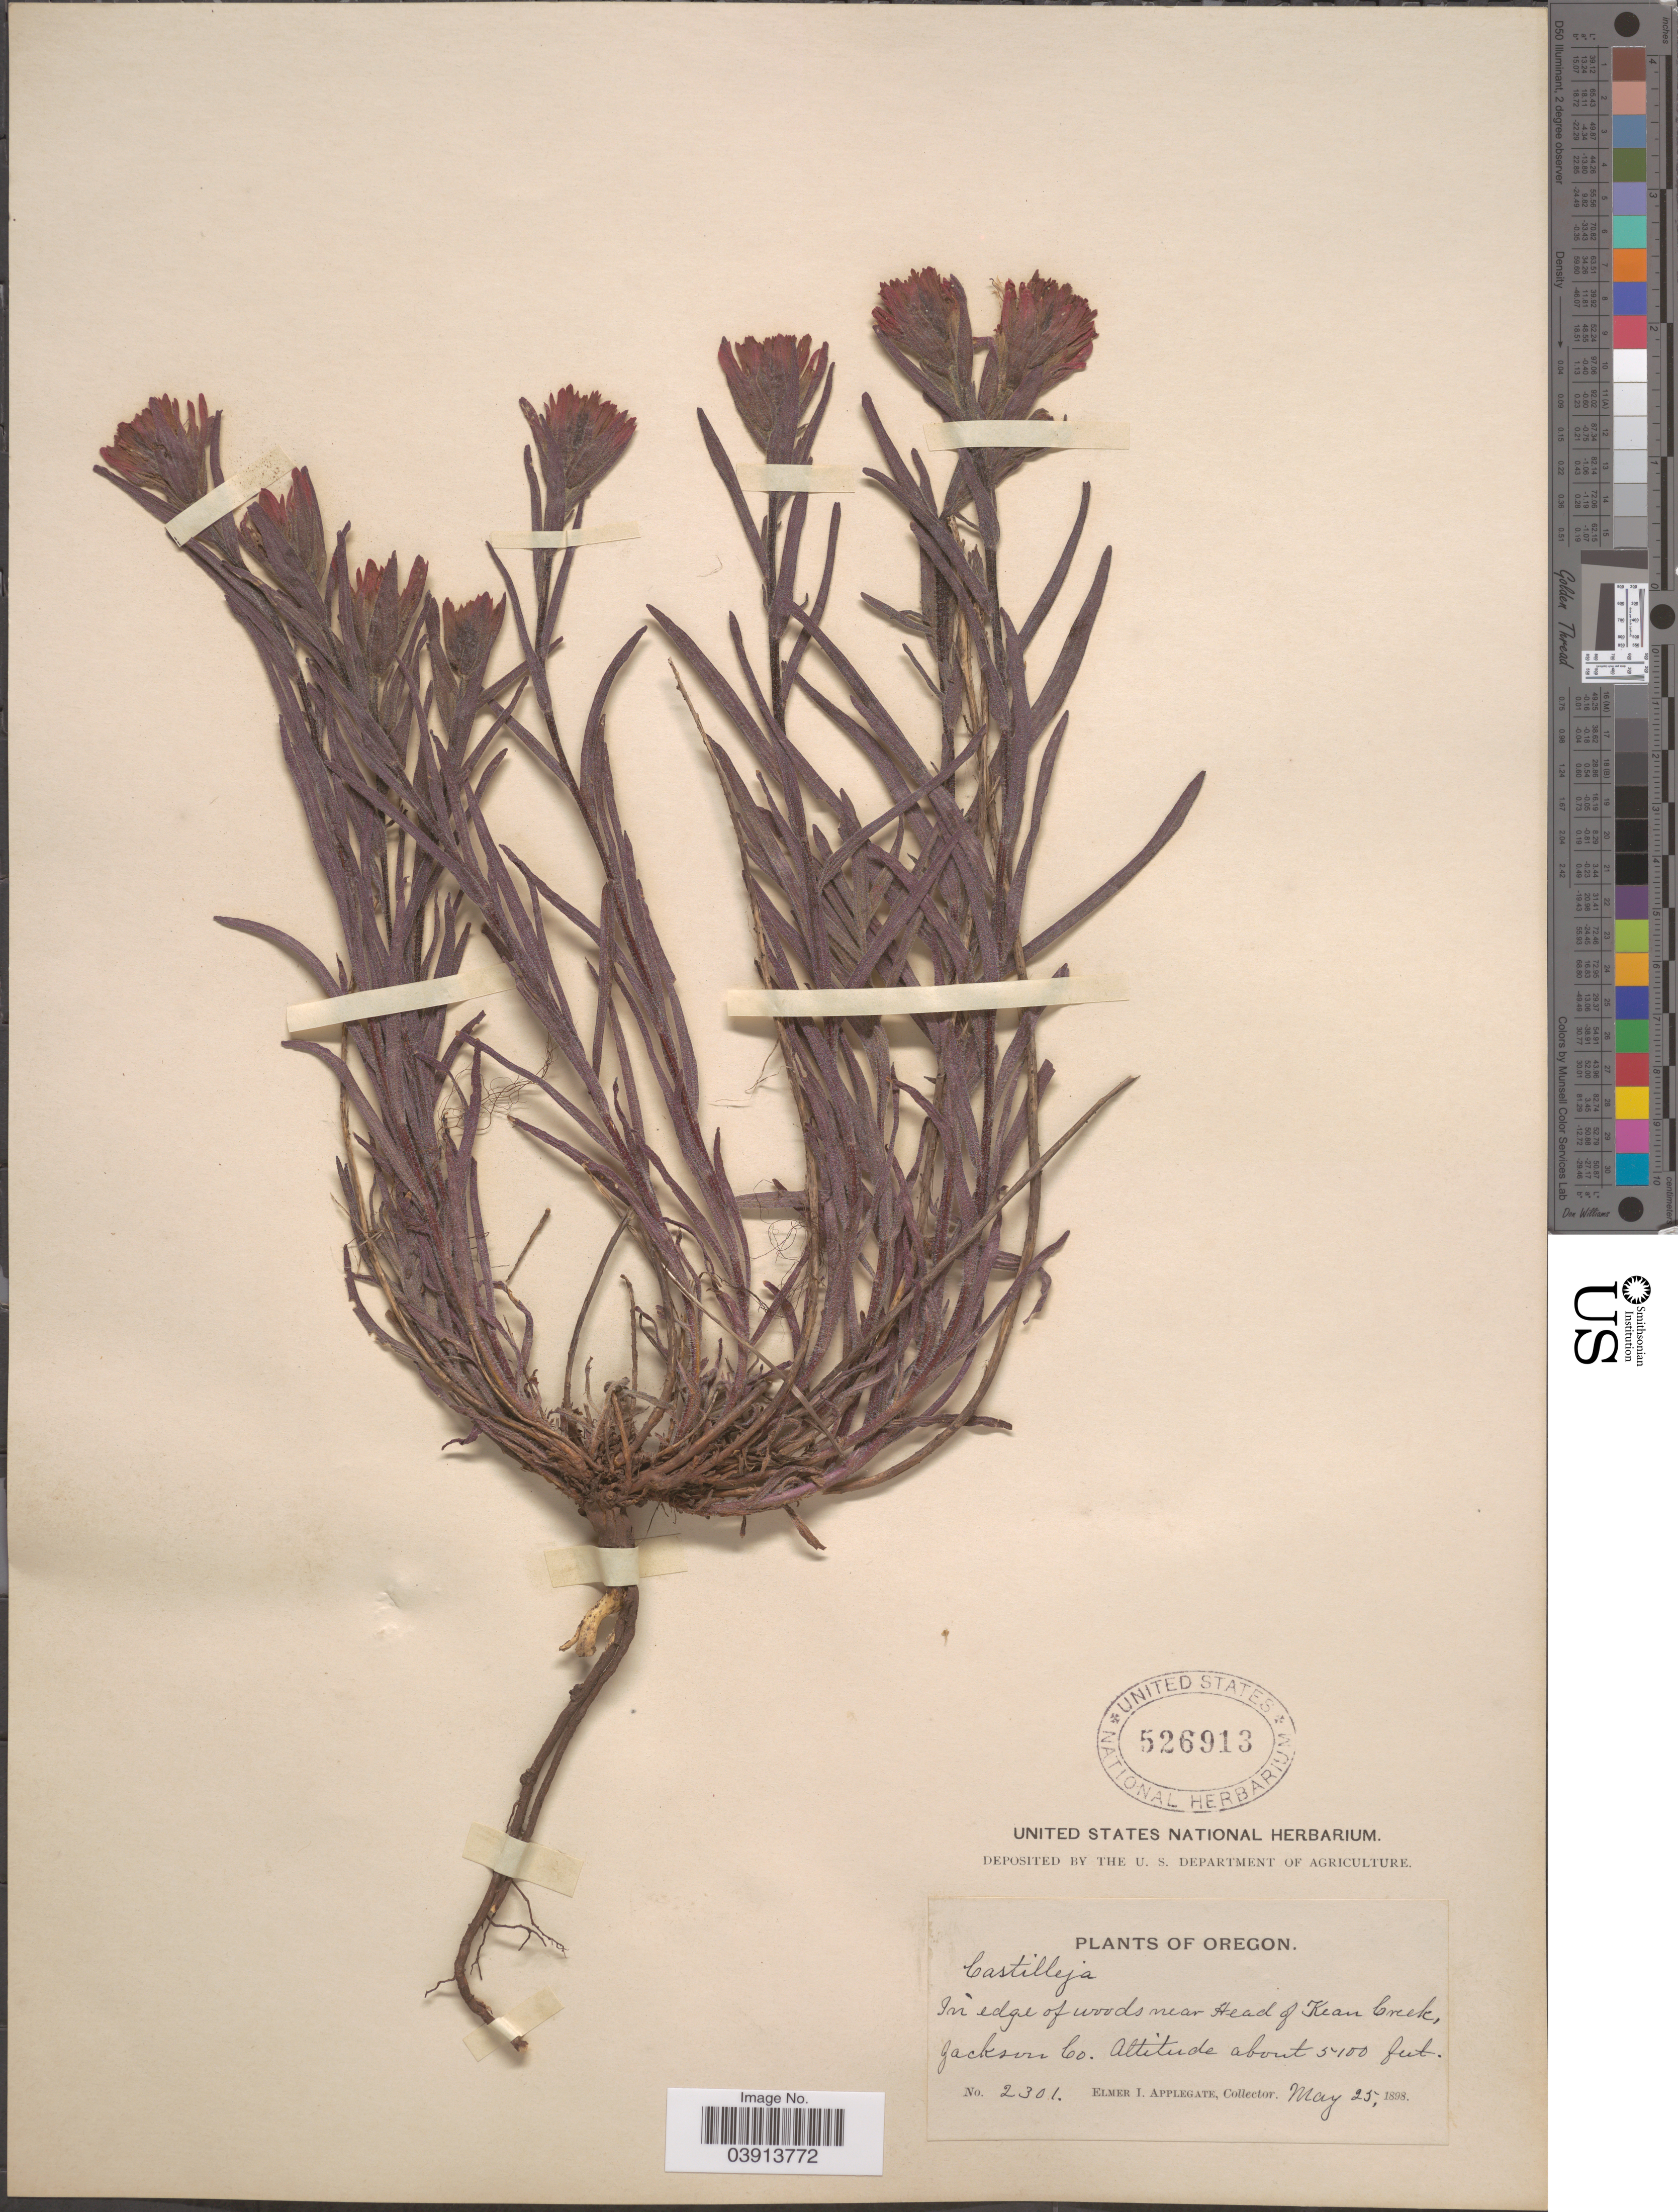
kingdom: Plantae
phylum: Tracheophyta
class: Magnoliopsida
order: Lamiales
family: Orobanchaceae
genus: Castilleja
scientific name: Castilleja pruinosa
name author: Fernald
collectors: E. I. Applegate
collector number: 2301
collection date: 1898-05-25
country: United States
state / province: Oregon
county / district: Jackson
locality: In edge of woods near Head of Kean Creek, Jackson Co.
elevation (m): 1554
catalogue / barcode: US 526913